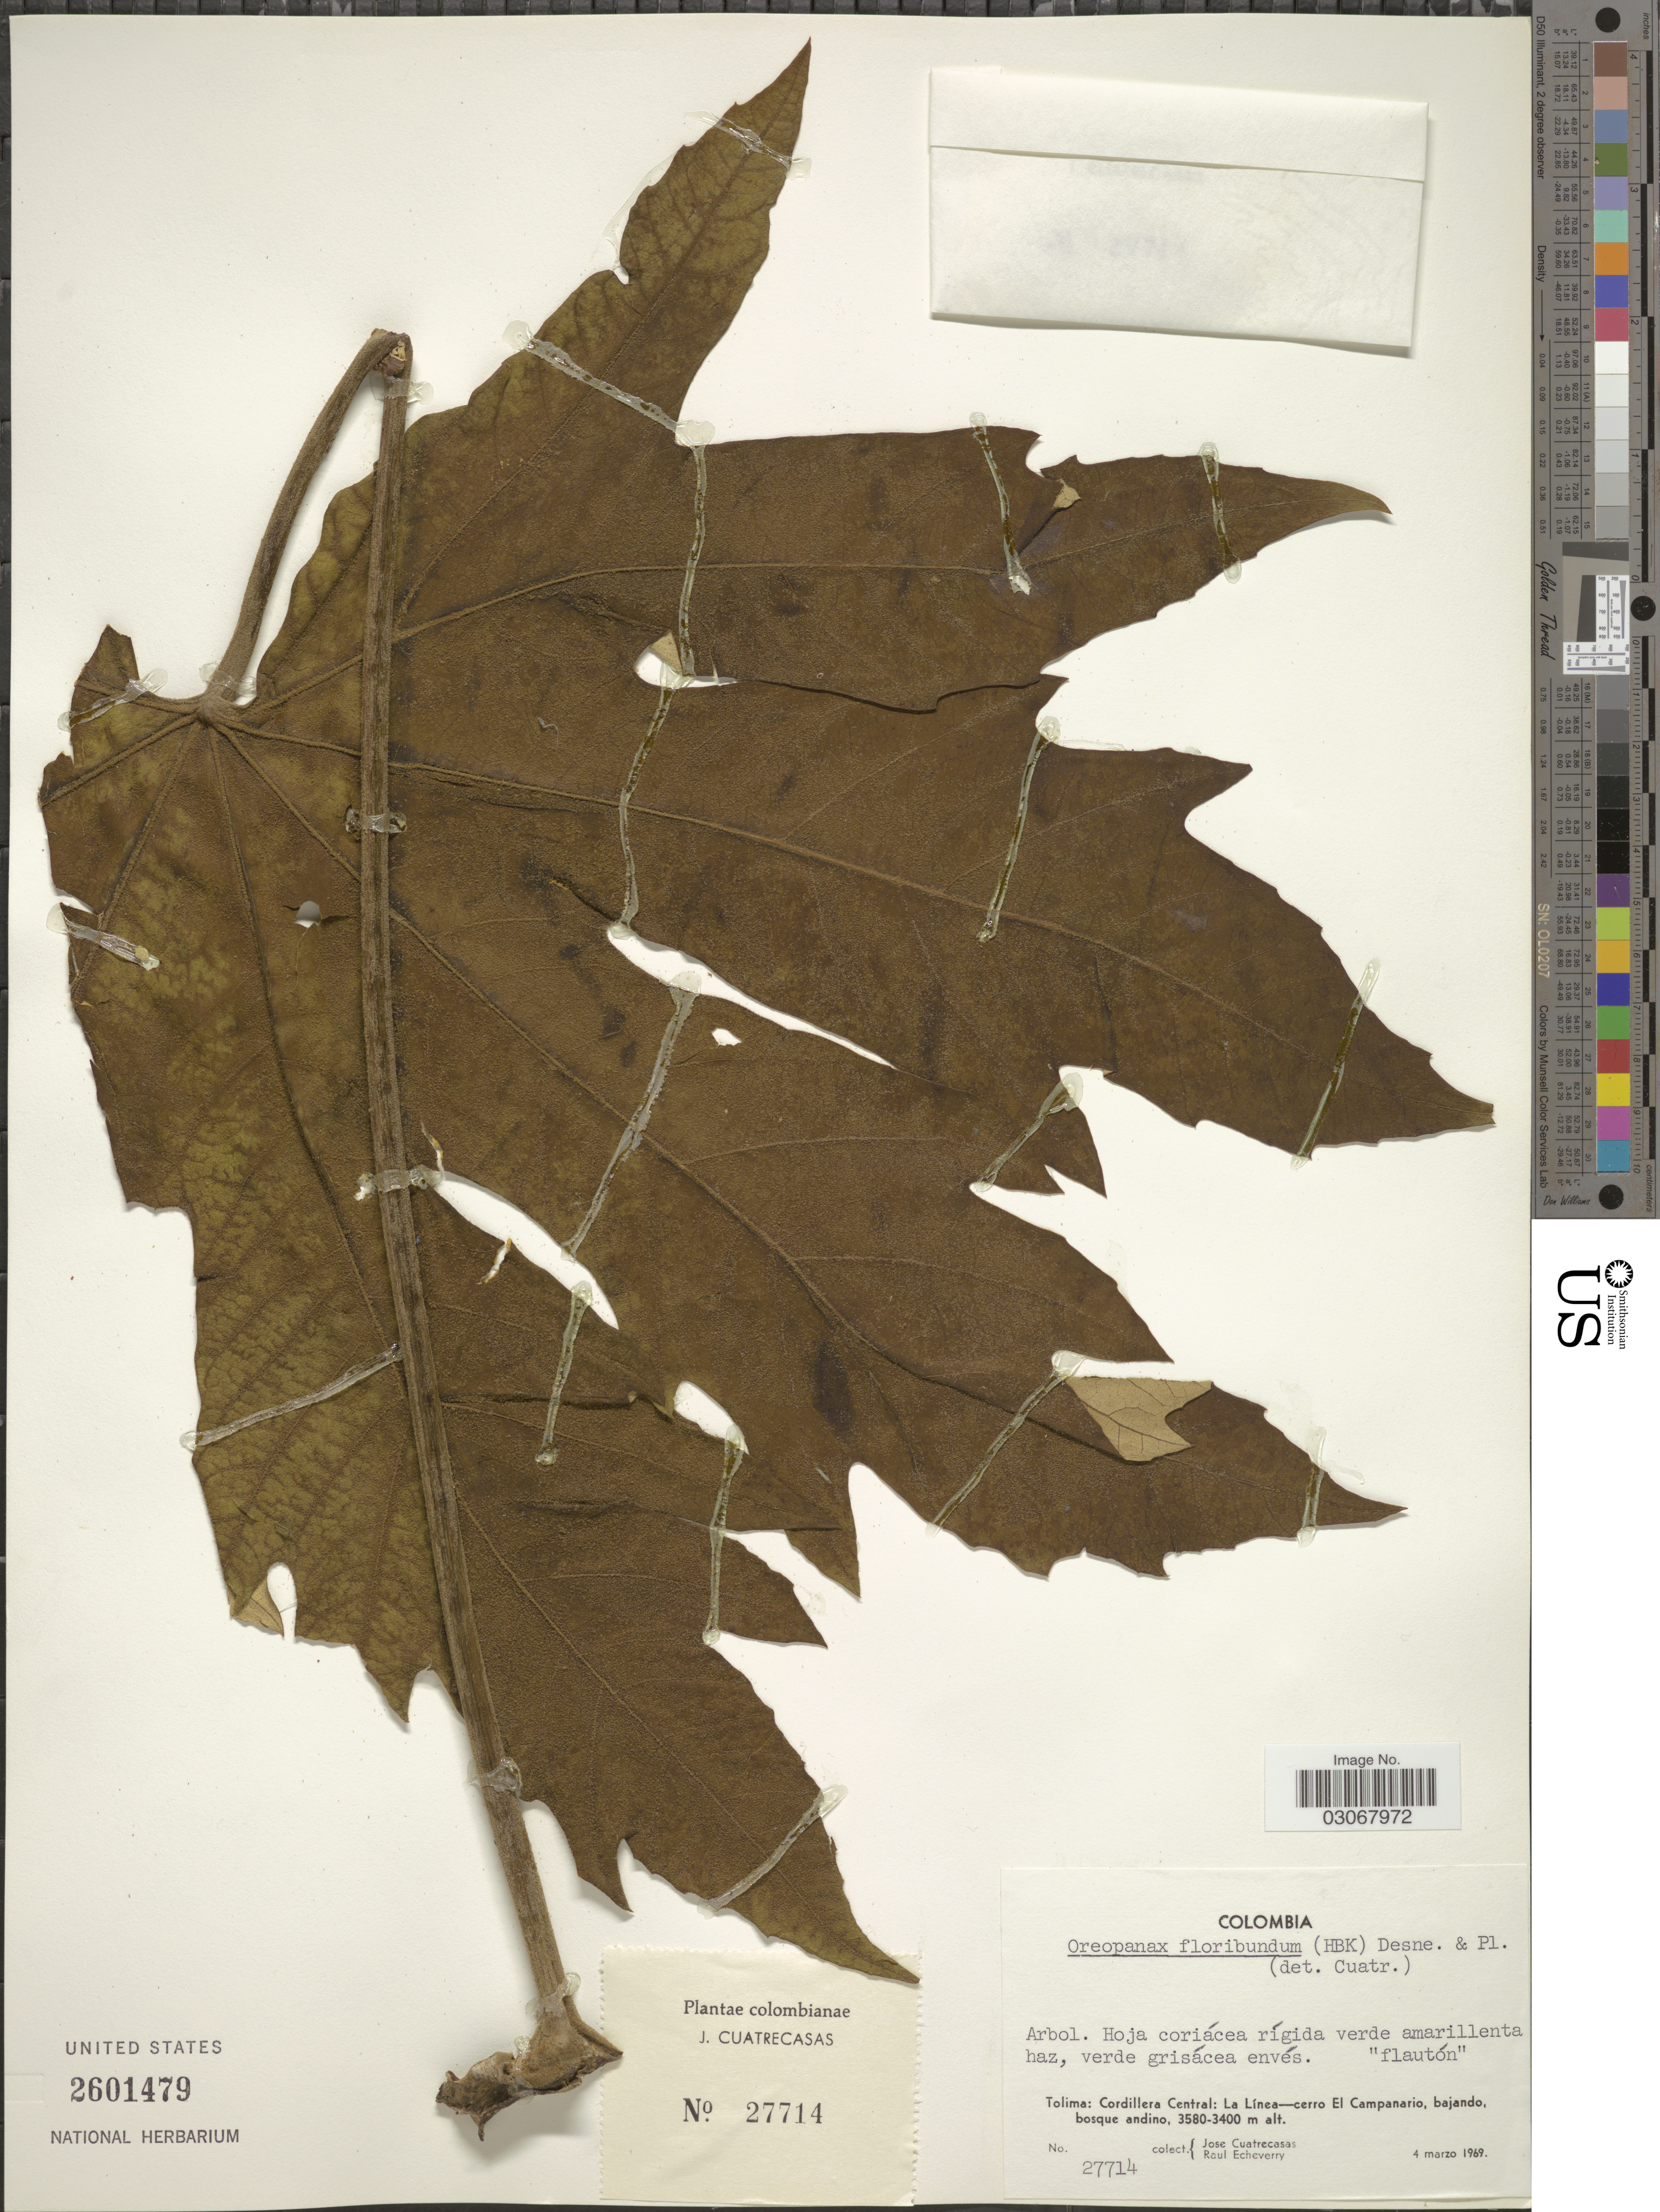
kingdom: Plantae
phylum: Tracheophyta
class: Magnoliopsida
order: Apiales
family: Araliaceae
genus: Oreopanax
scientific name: Oreopanax floribundus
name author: (Kunth) Decne. & Planch.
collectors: J. Cuatrecasas & R. Echeverry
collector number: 27714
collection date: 1969-03-04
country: Colombia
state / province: Tolima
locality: Cordillera Central: La Línea-cerro El Campanario, bajando, bosque andino.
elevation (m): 3400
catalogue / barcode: US 2601479